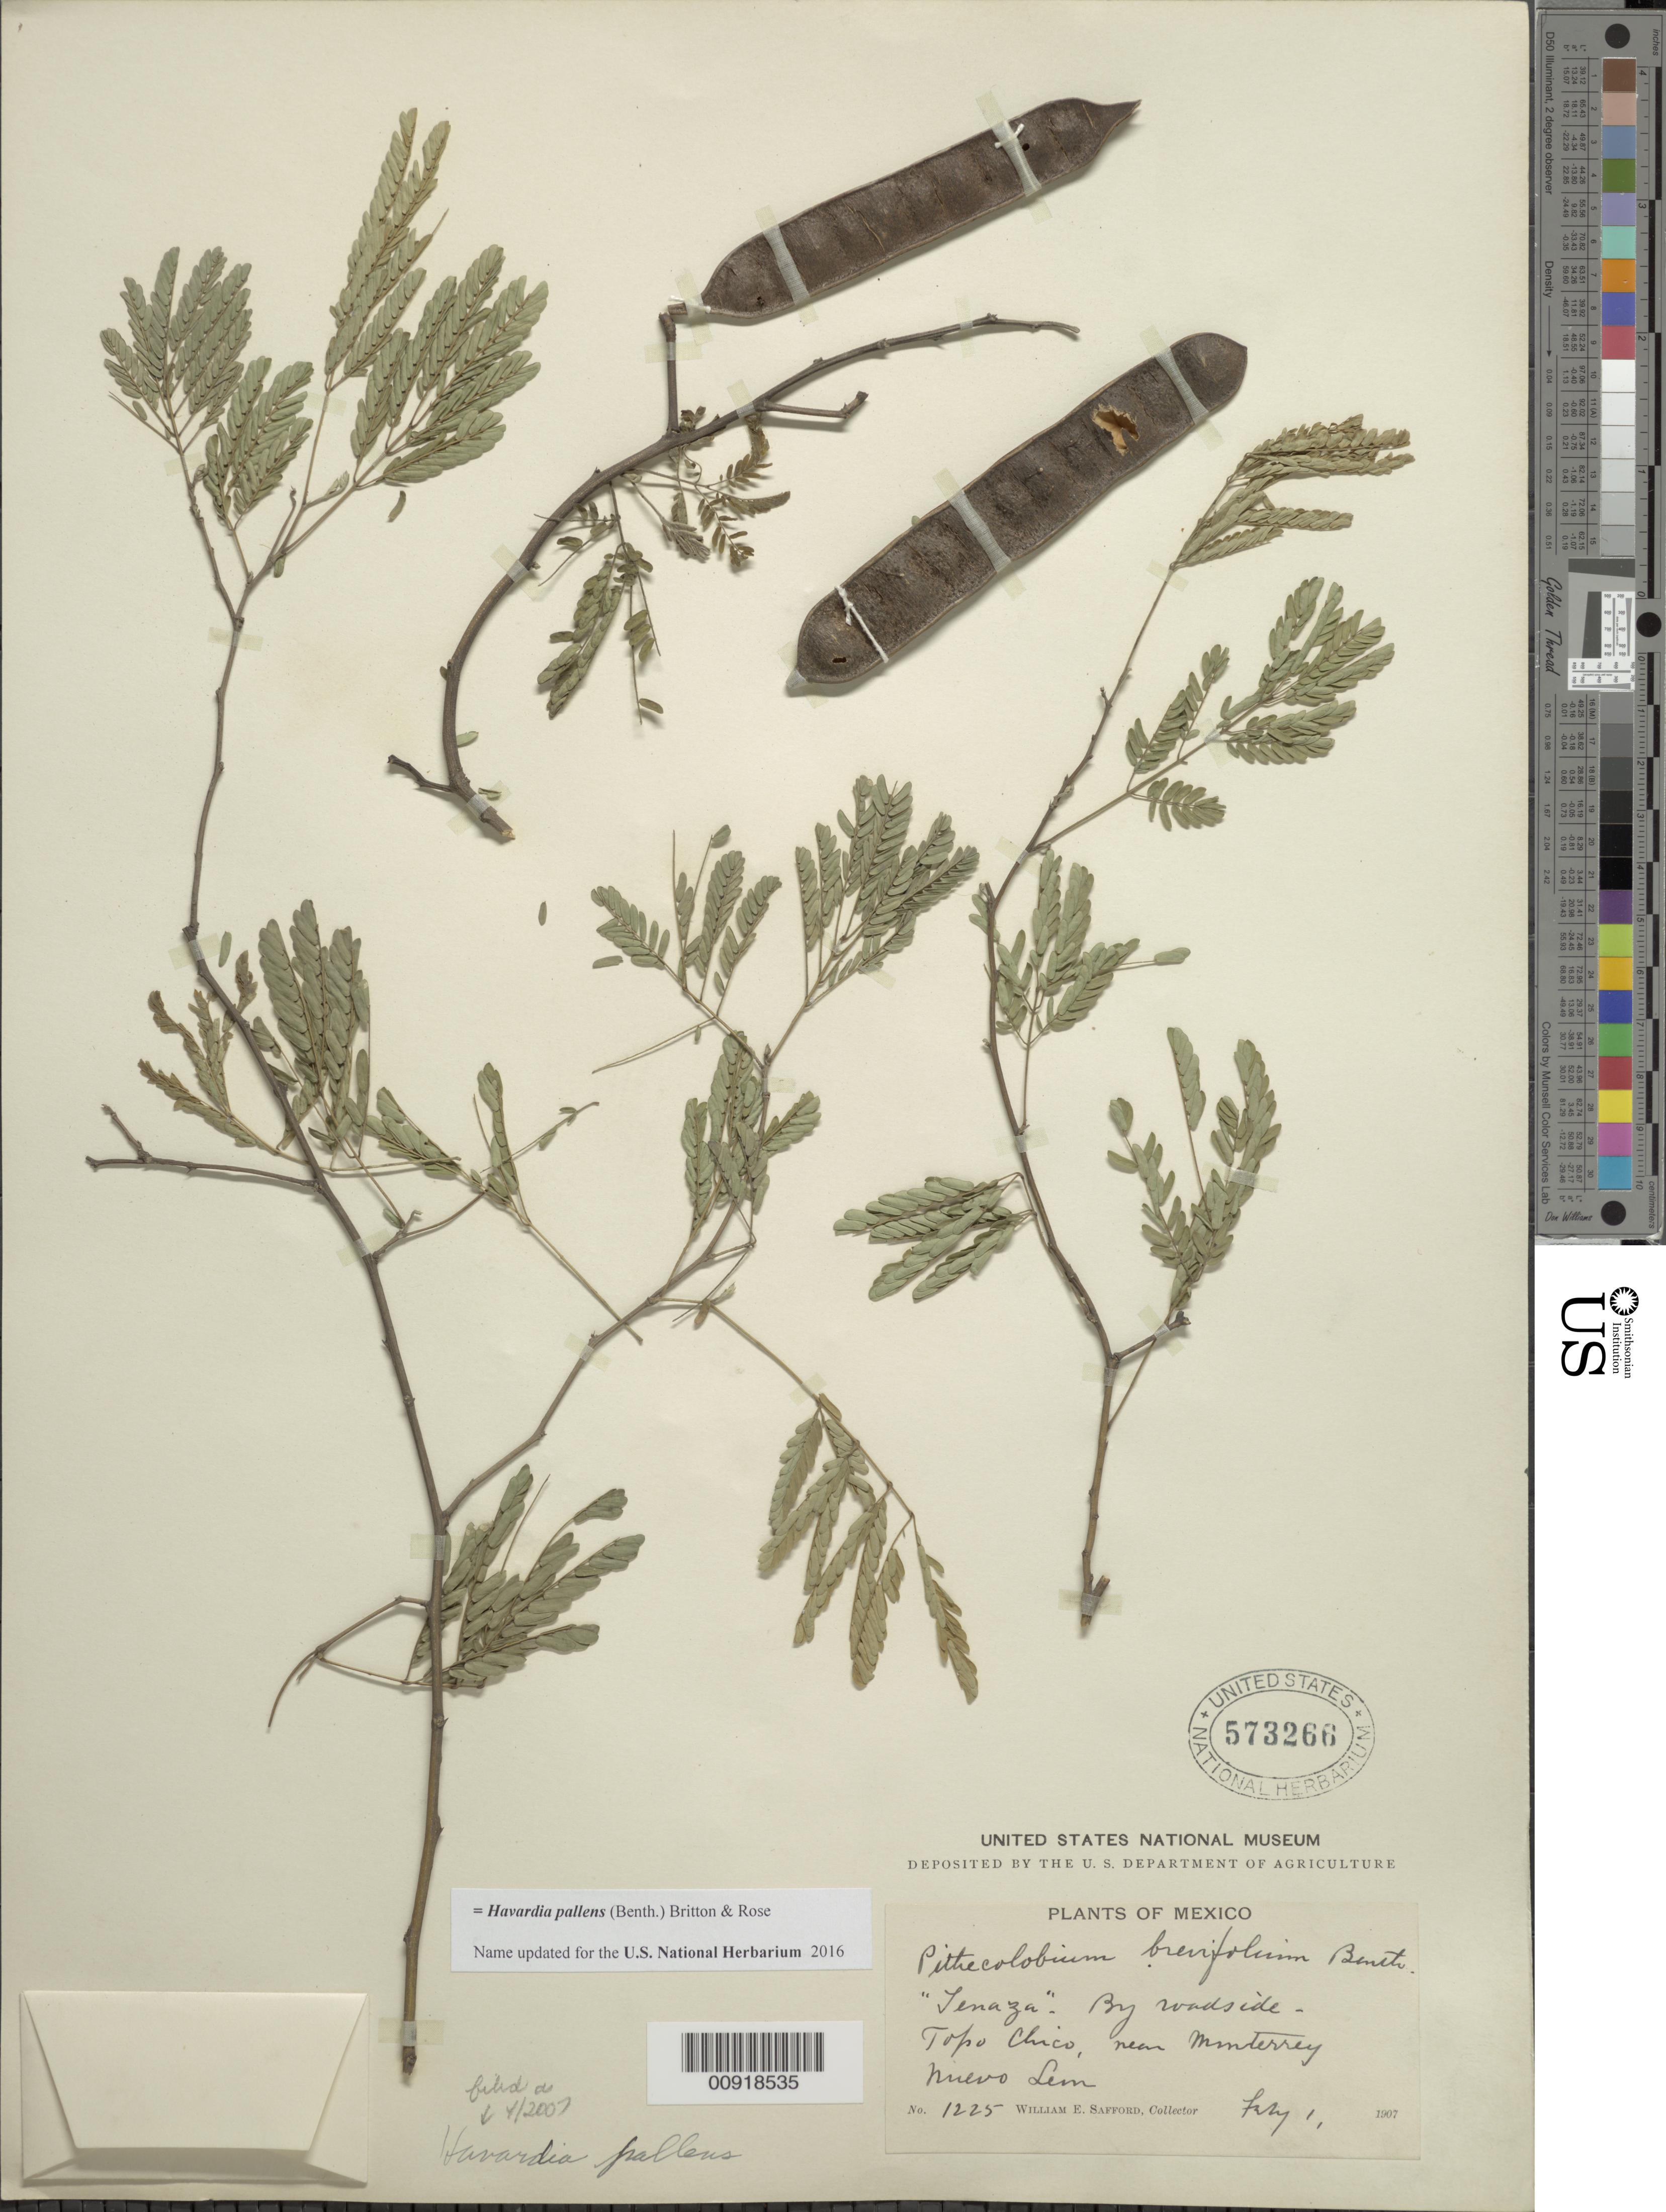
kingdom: Plantae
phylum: Tracheophyta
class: Magnoliopsida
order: Fabales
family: Fabaceae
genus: Havardia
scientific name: Havardia pallens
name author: (Benth.) Britton & Rose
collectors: W. E. Safford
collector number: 1225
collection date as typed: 01 Feb 1907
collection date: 1907-02-01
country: Mexico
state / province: Nuevo León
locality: Topo Chico, near Monterrey, Nuevo León.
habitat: By roadside.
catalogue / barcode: US 573266